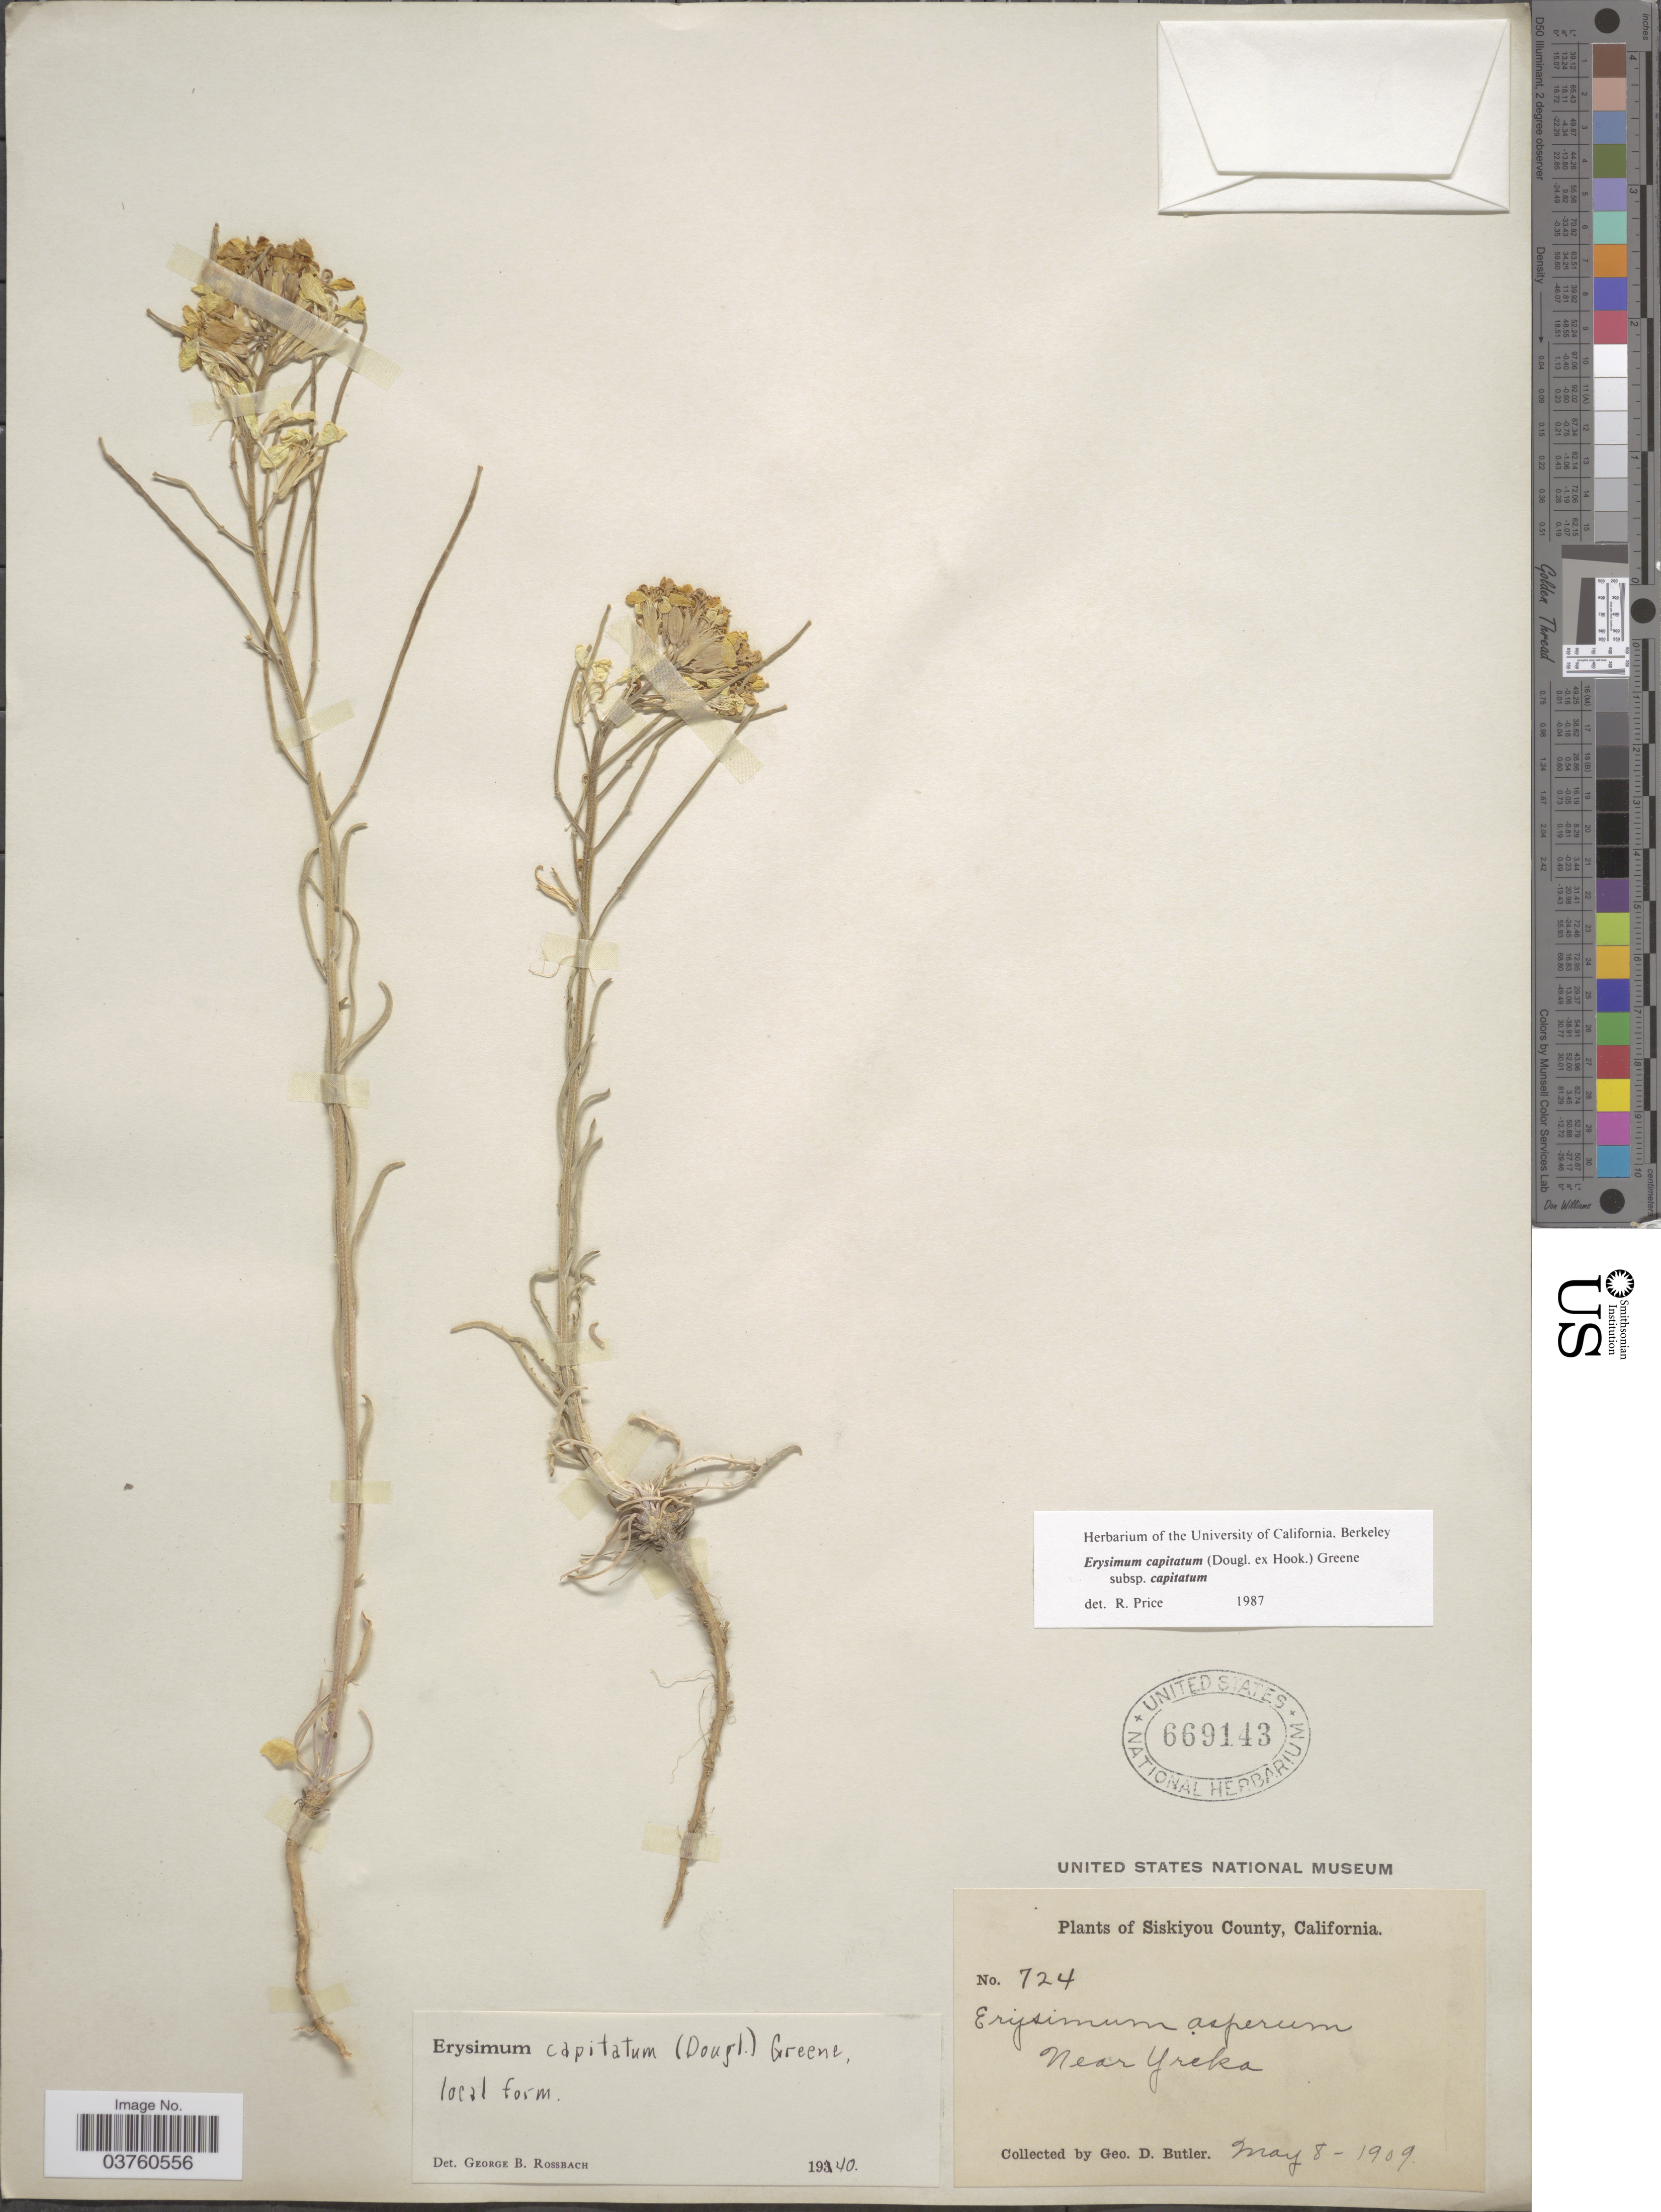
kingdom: Plantae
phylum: Tracheophyta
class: Magnoliopsida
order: Brassicales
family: Brassicaceae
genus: Erysimum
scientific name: Erysimum capitatum subsp. capitatum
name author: (Douglas ex Hook.) Greene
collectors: G. D. Butler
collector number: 724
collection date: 1909-05-08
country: United States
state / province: California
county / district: Siskiyou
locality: Siskiyou County. Near Yreka.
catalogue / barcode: US 669143